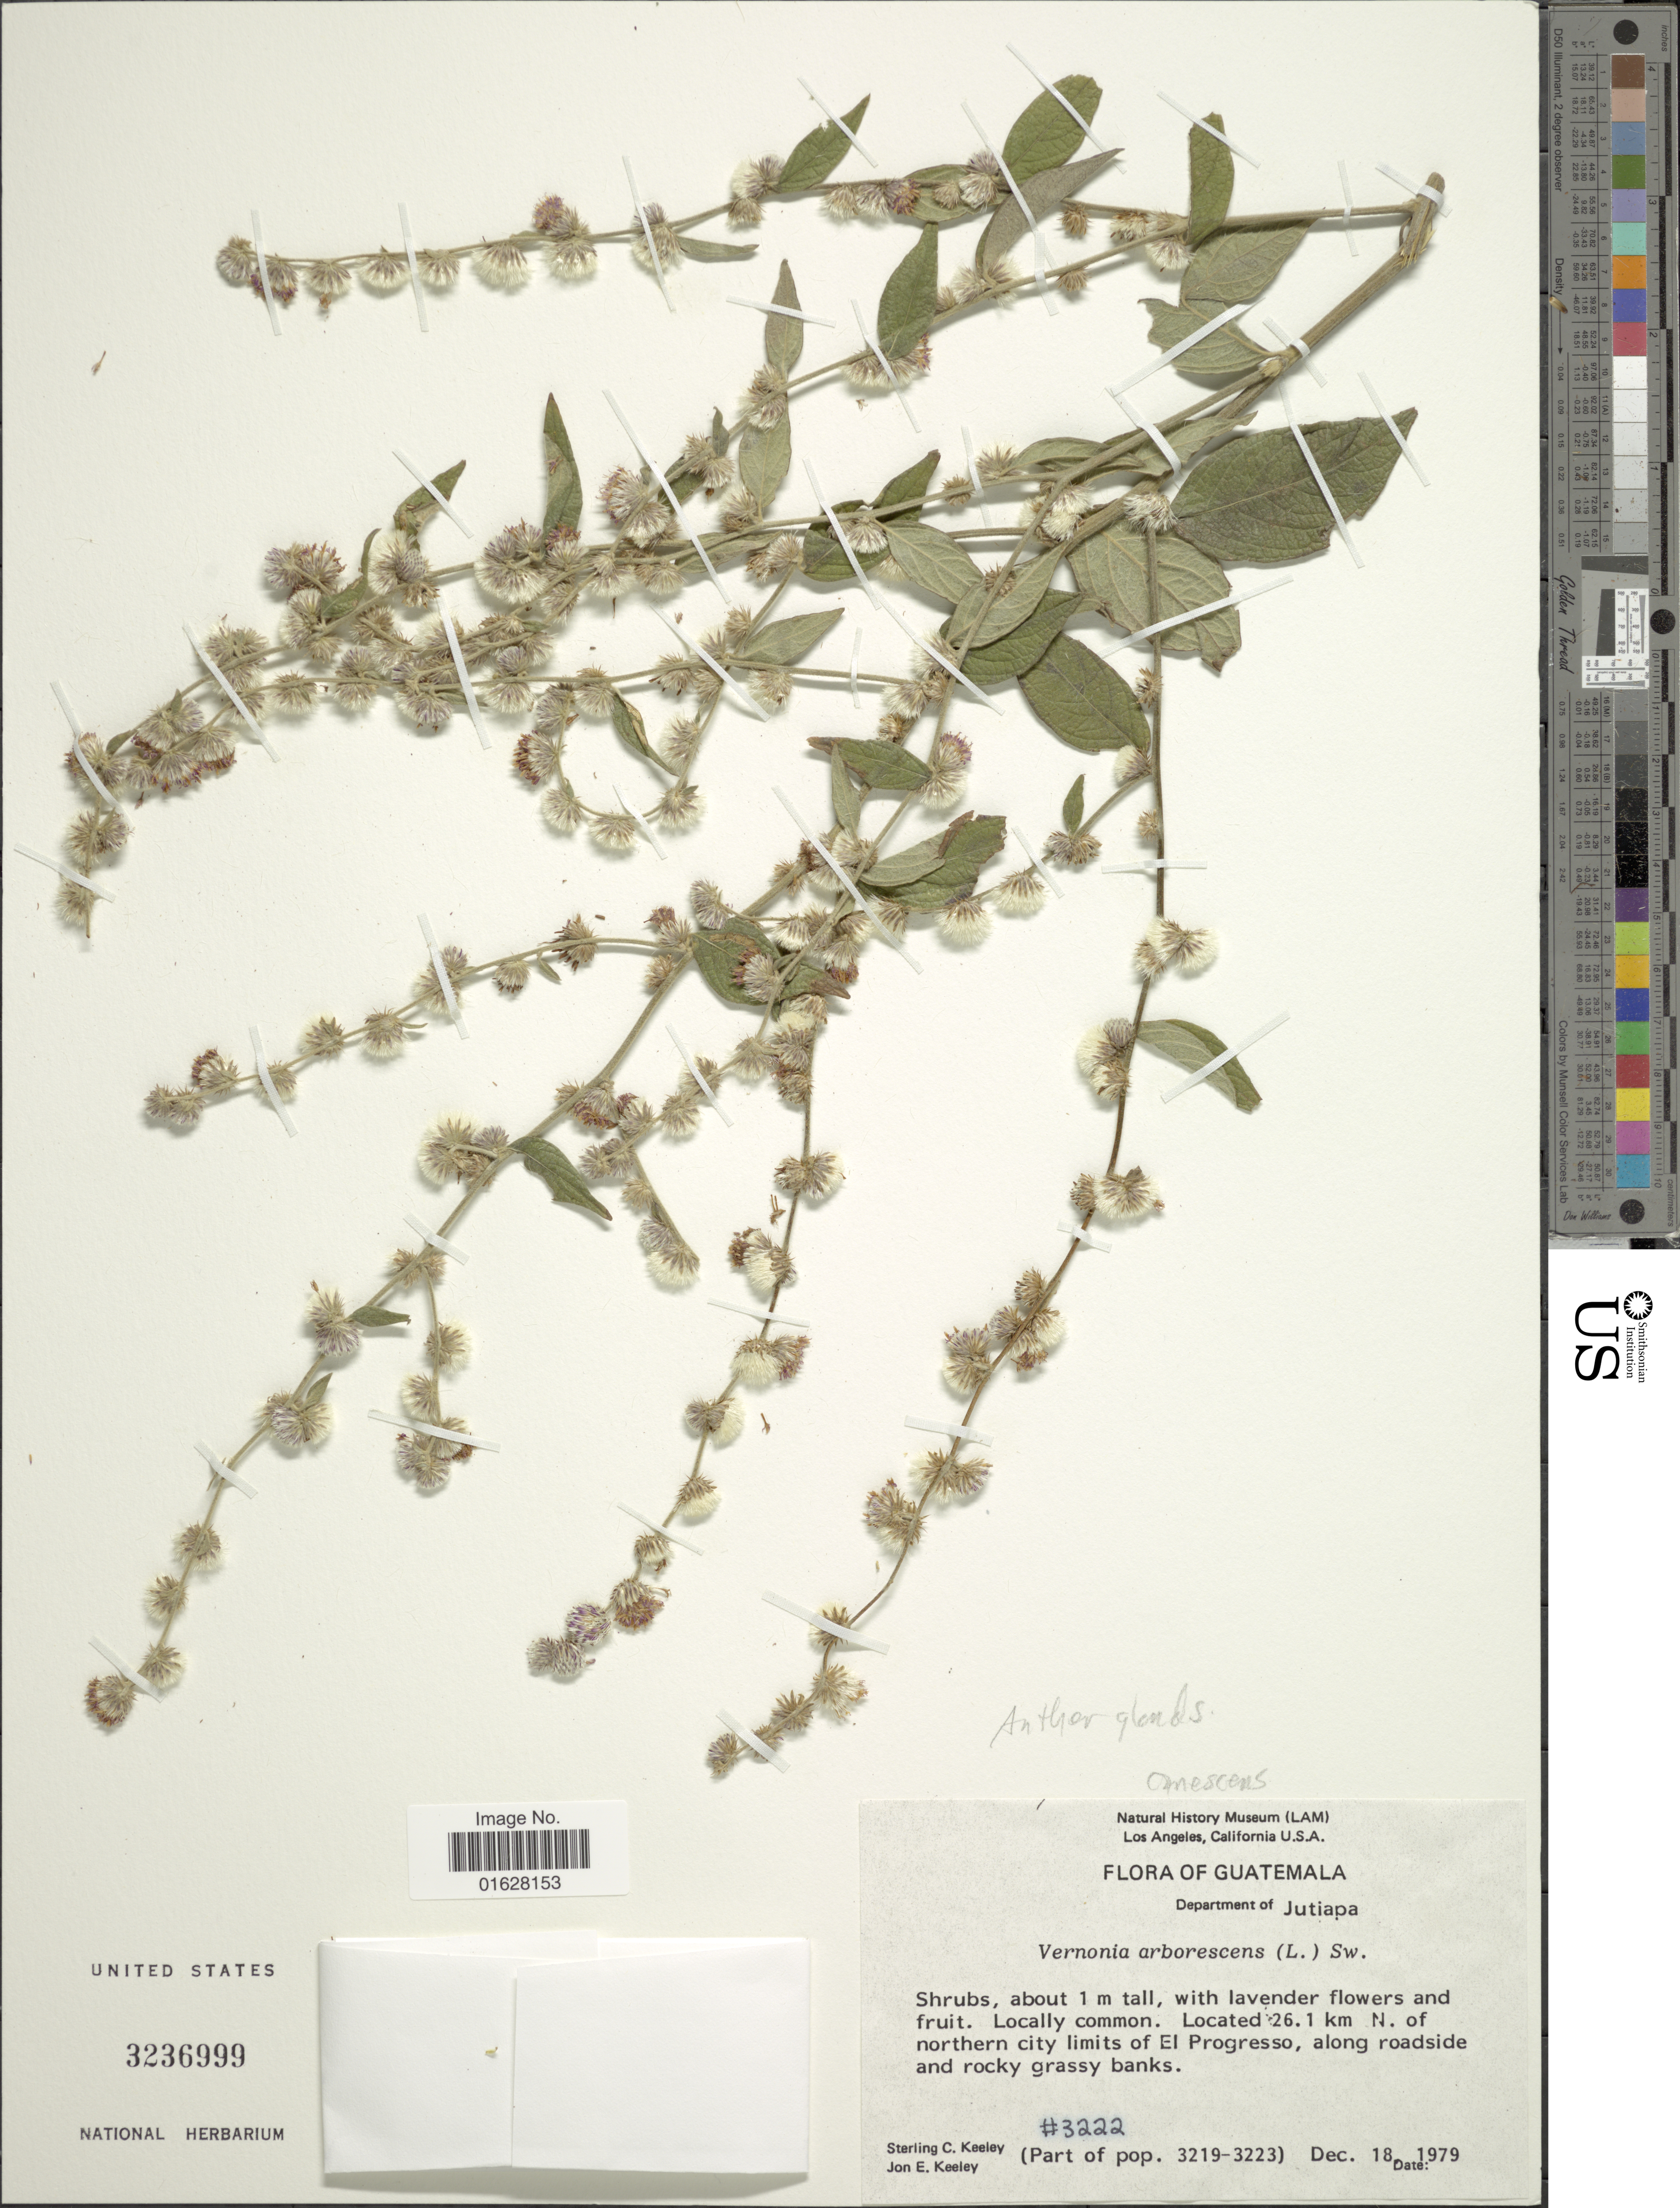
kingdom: Plantae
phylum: Tracheophyta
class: Magnoliopsida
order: Asterales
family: Asteraceae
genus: Lepidaploa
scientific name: Lepidaploa canescens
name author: (Kunth) H. Rob.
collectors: S. C. Keeley & J. E. Keeley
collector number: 3222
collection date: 1979-12-18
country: Guatemala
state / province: Jutiapa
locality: Department of Jutiapa, 26.1 km N. of northern city limits El Progresso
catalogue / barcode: US 3236999